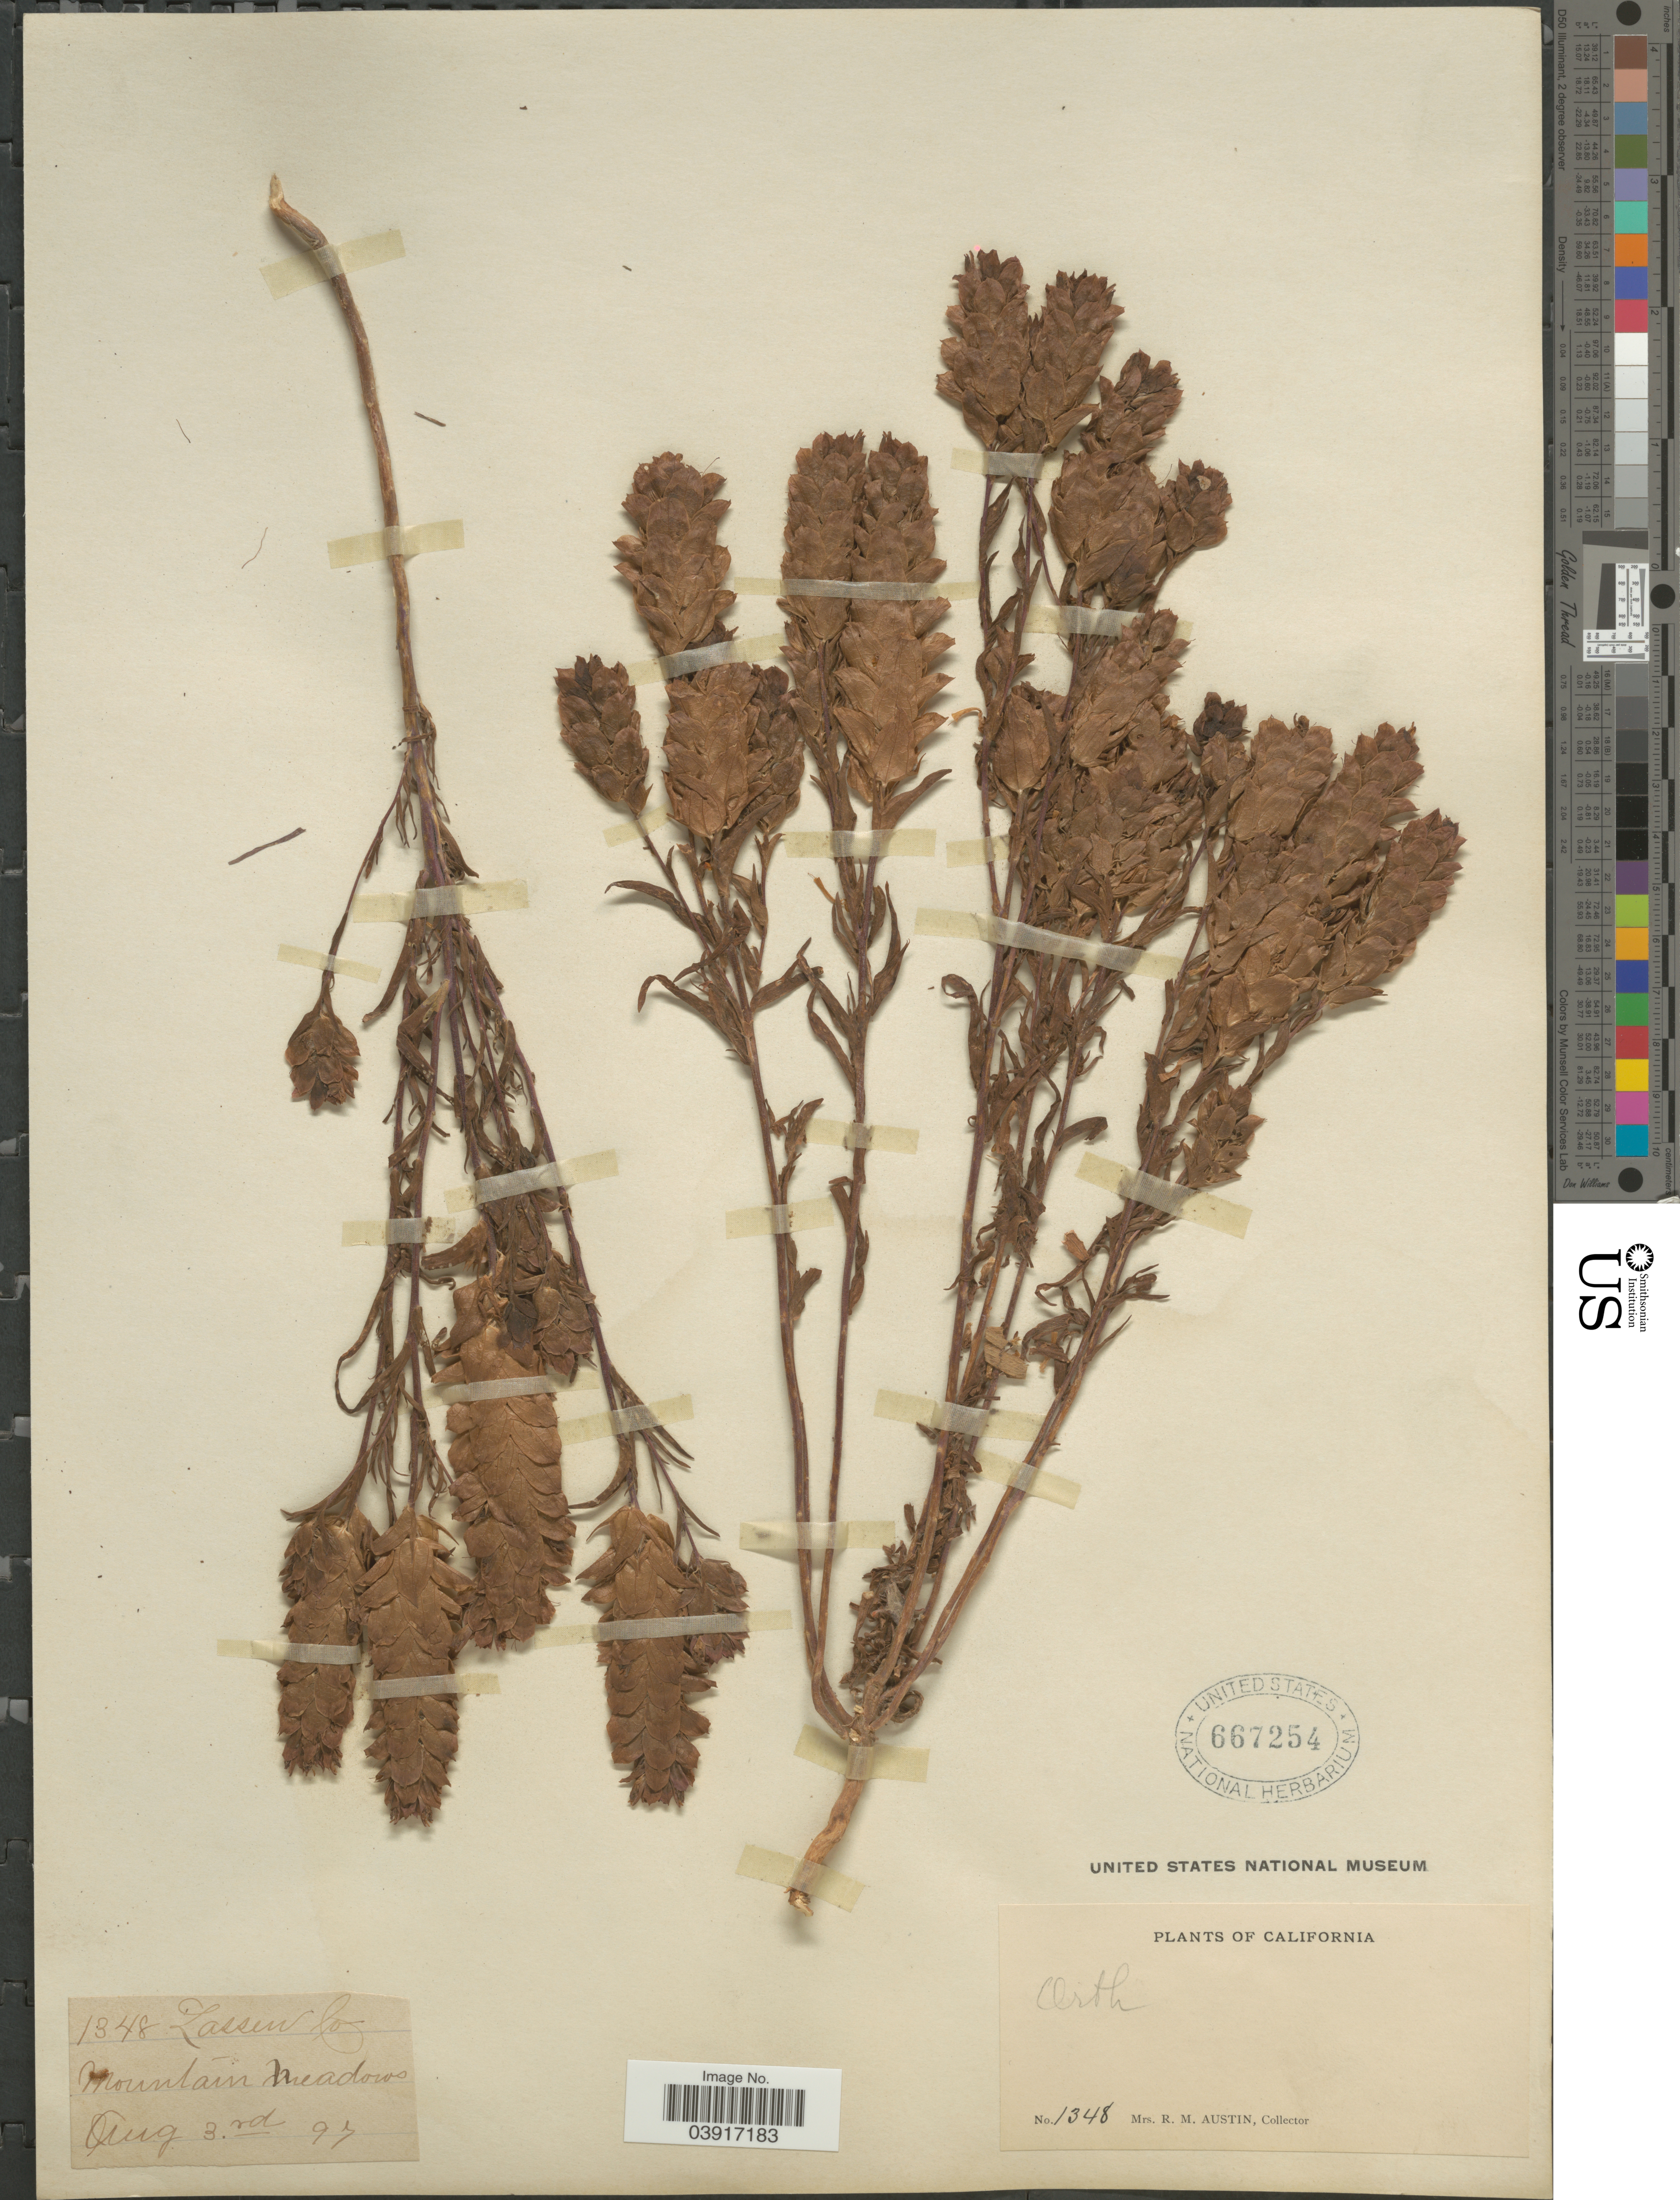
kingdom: Plantae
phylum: Tracheophyta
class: Magnoliopsida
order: Lamiales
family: Orobanchaceae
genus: Orthocarpus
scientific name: Orthocarpus copelandii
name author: Eastw.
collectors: R. Austin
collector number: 1348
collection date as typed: Transcribed d/m/y: 3/8/97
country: United States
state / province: California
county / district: Lassen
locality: Lassen Co. Mountain Meadows.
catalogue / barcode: US 667254